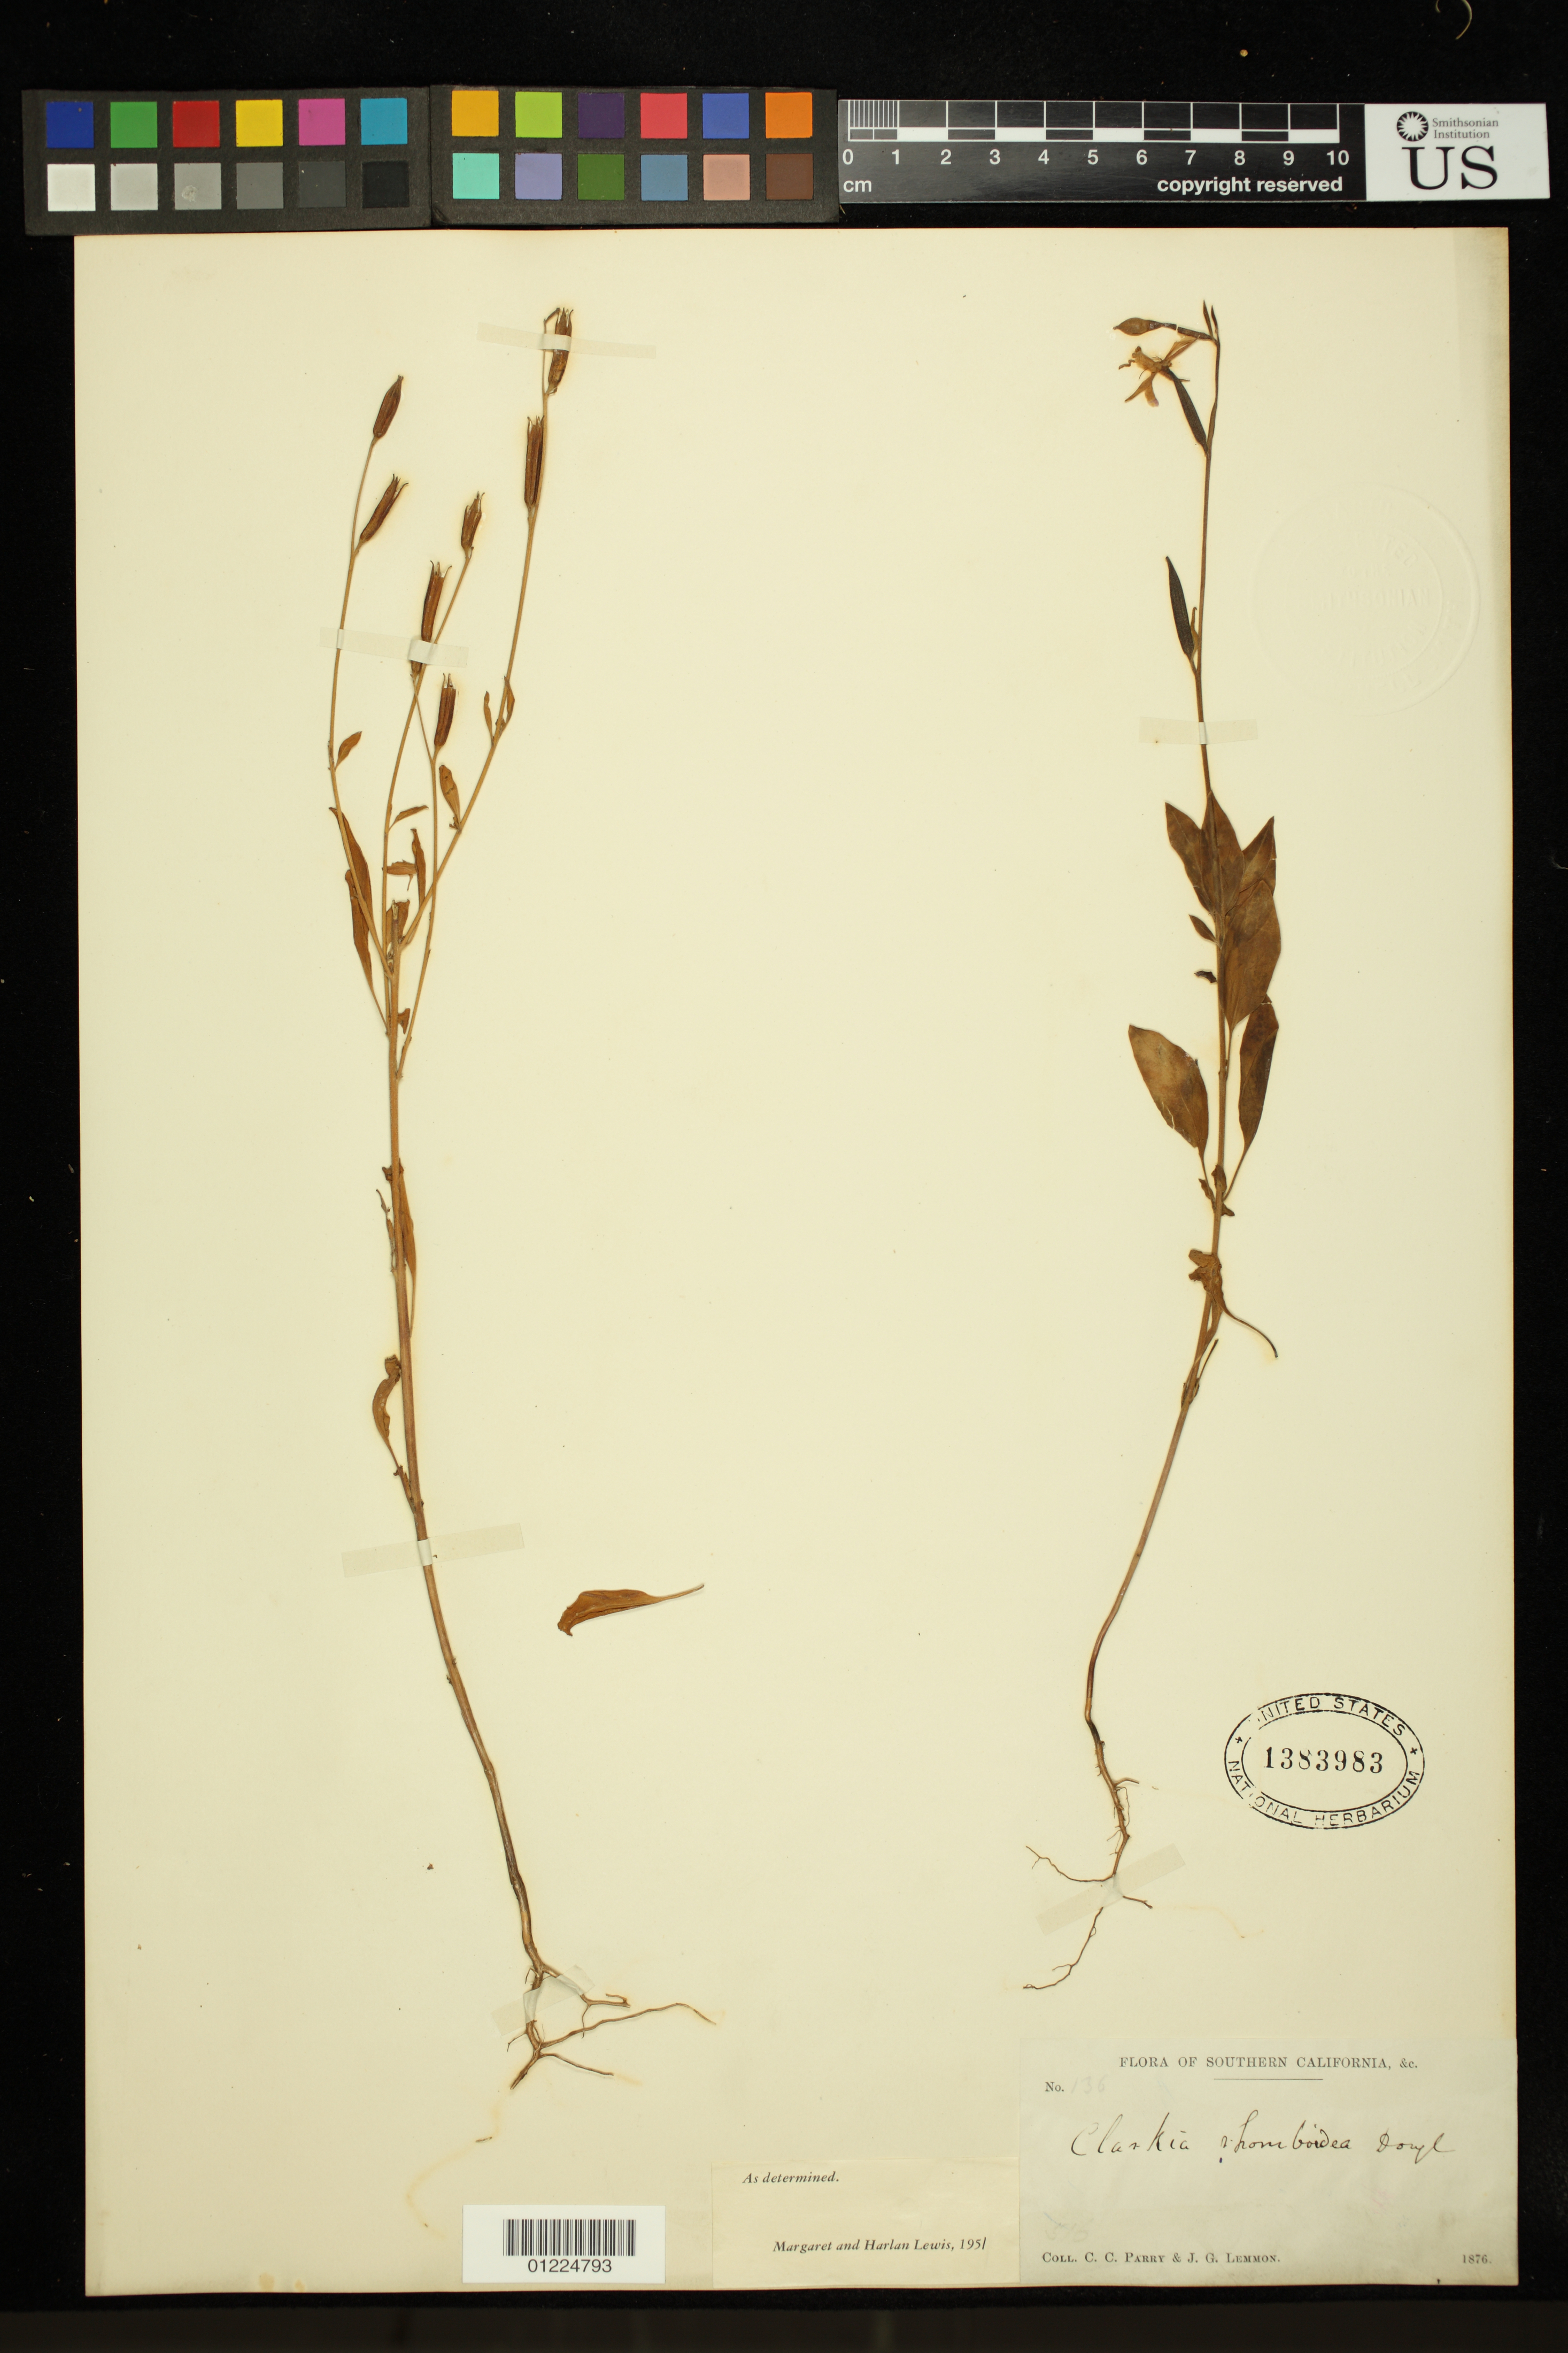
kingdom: Plantae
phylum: Tracheophyta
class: Magnoliopsida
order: Myrtales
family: Onagraceae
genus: Clarkia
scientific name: Clarkia rhomboidea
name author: Douglas ex Hook.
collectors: C. C. Parry & J. G. Lemmon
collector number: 136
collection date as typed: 1876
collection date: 1876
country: United States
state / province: California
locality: Southern California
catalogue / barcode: US 1383983